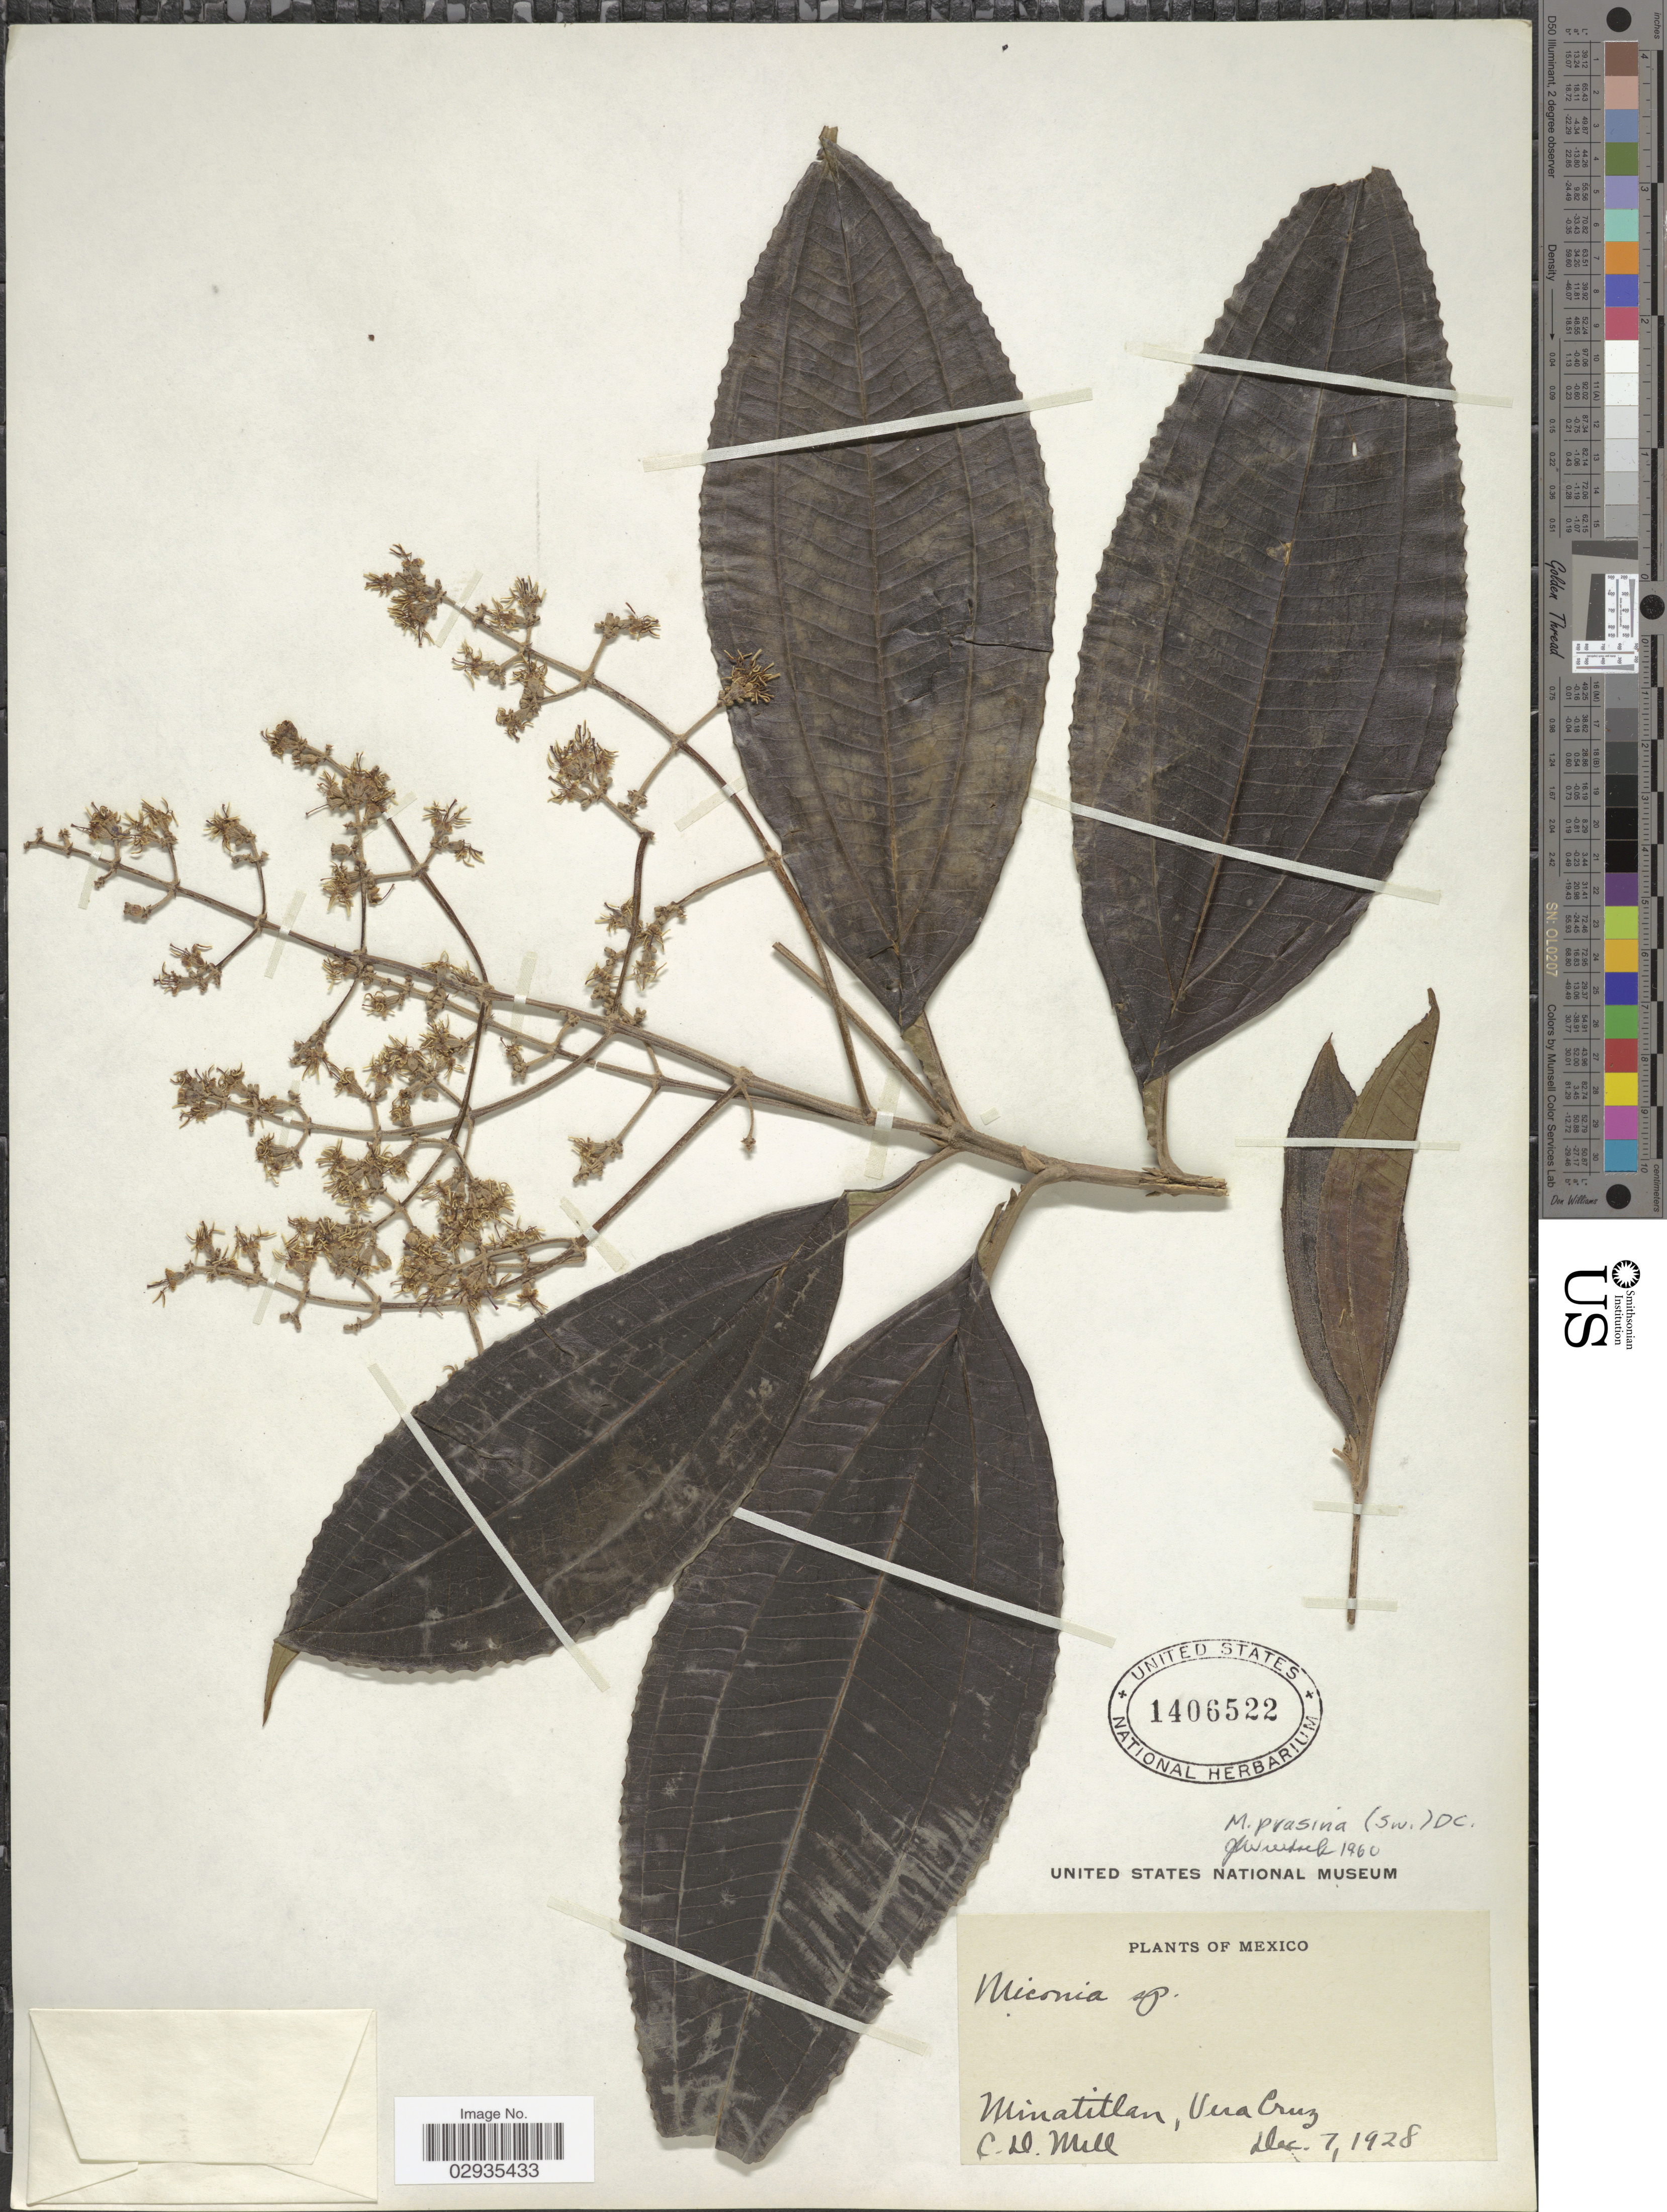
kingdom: Plantae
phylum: Tracheophyta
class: Magnoliopsida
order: Myrtales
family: Melastomataceae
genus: Miconia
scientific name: Miconia prasina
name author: (Sw.) DC.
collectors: C. D. Mill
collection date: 1928-12-07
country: Mexico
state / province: Veracruz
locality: Minatitlan, Vera Cruz.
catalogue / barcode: US 1406522